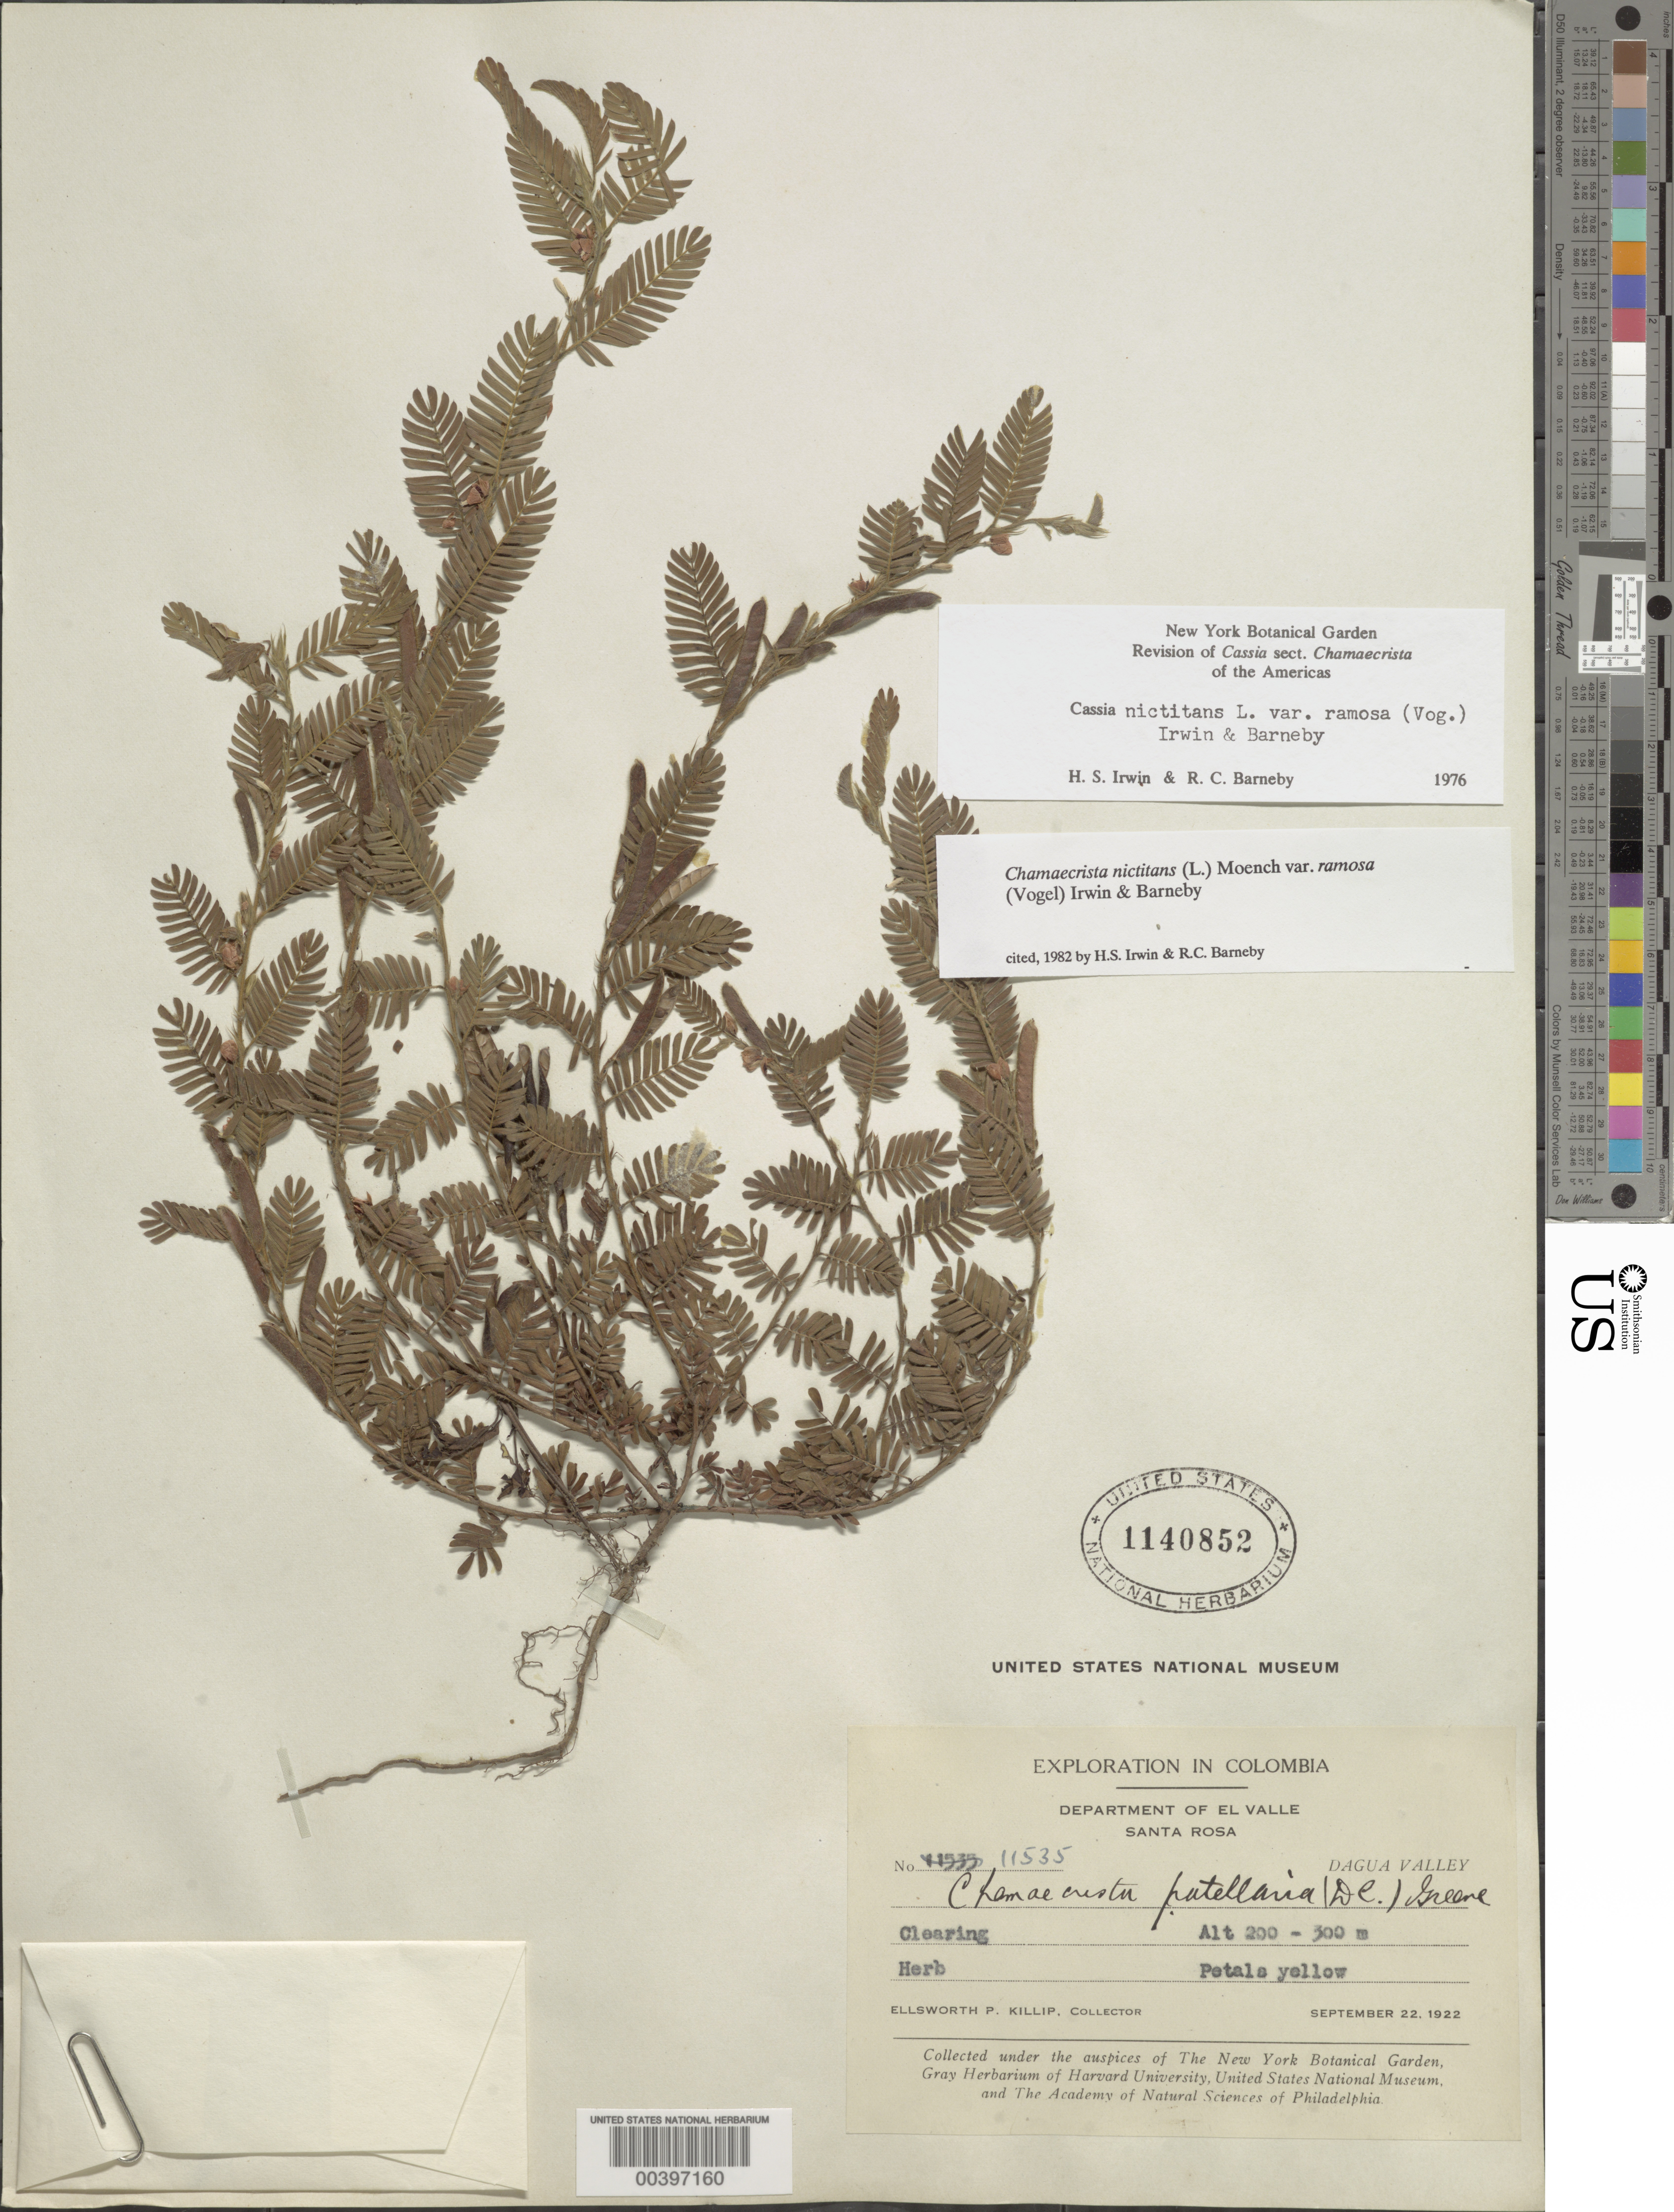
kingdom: Plantae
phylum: Tracheophyta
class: Magnoliopsida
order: Fabales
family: Fabaceae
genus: Chamaecrista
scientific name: Chamaecrista nictitans var. ramosa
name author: (Vogel) H.S. Irwin & Barneby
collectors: E. P. Killip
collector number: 11535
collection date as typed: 22 Sep 1922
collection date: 1922-09-22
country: Colombia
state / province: Valle del Cauca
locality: Santa Rosa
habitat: Clearing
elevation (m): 200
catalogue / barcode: US 1140852